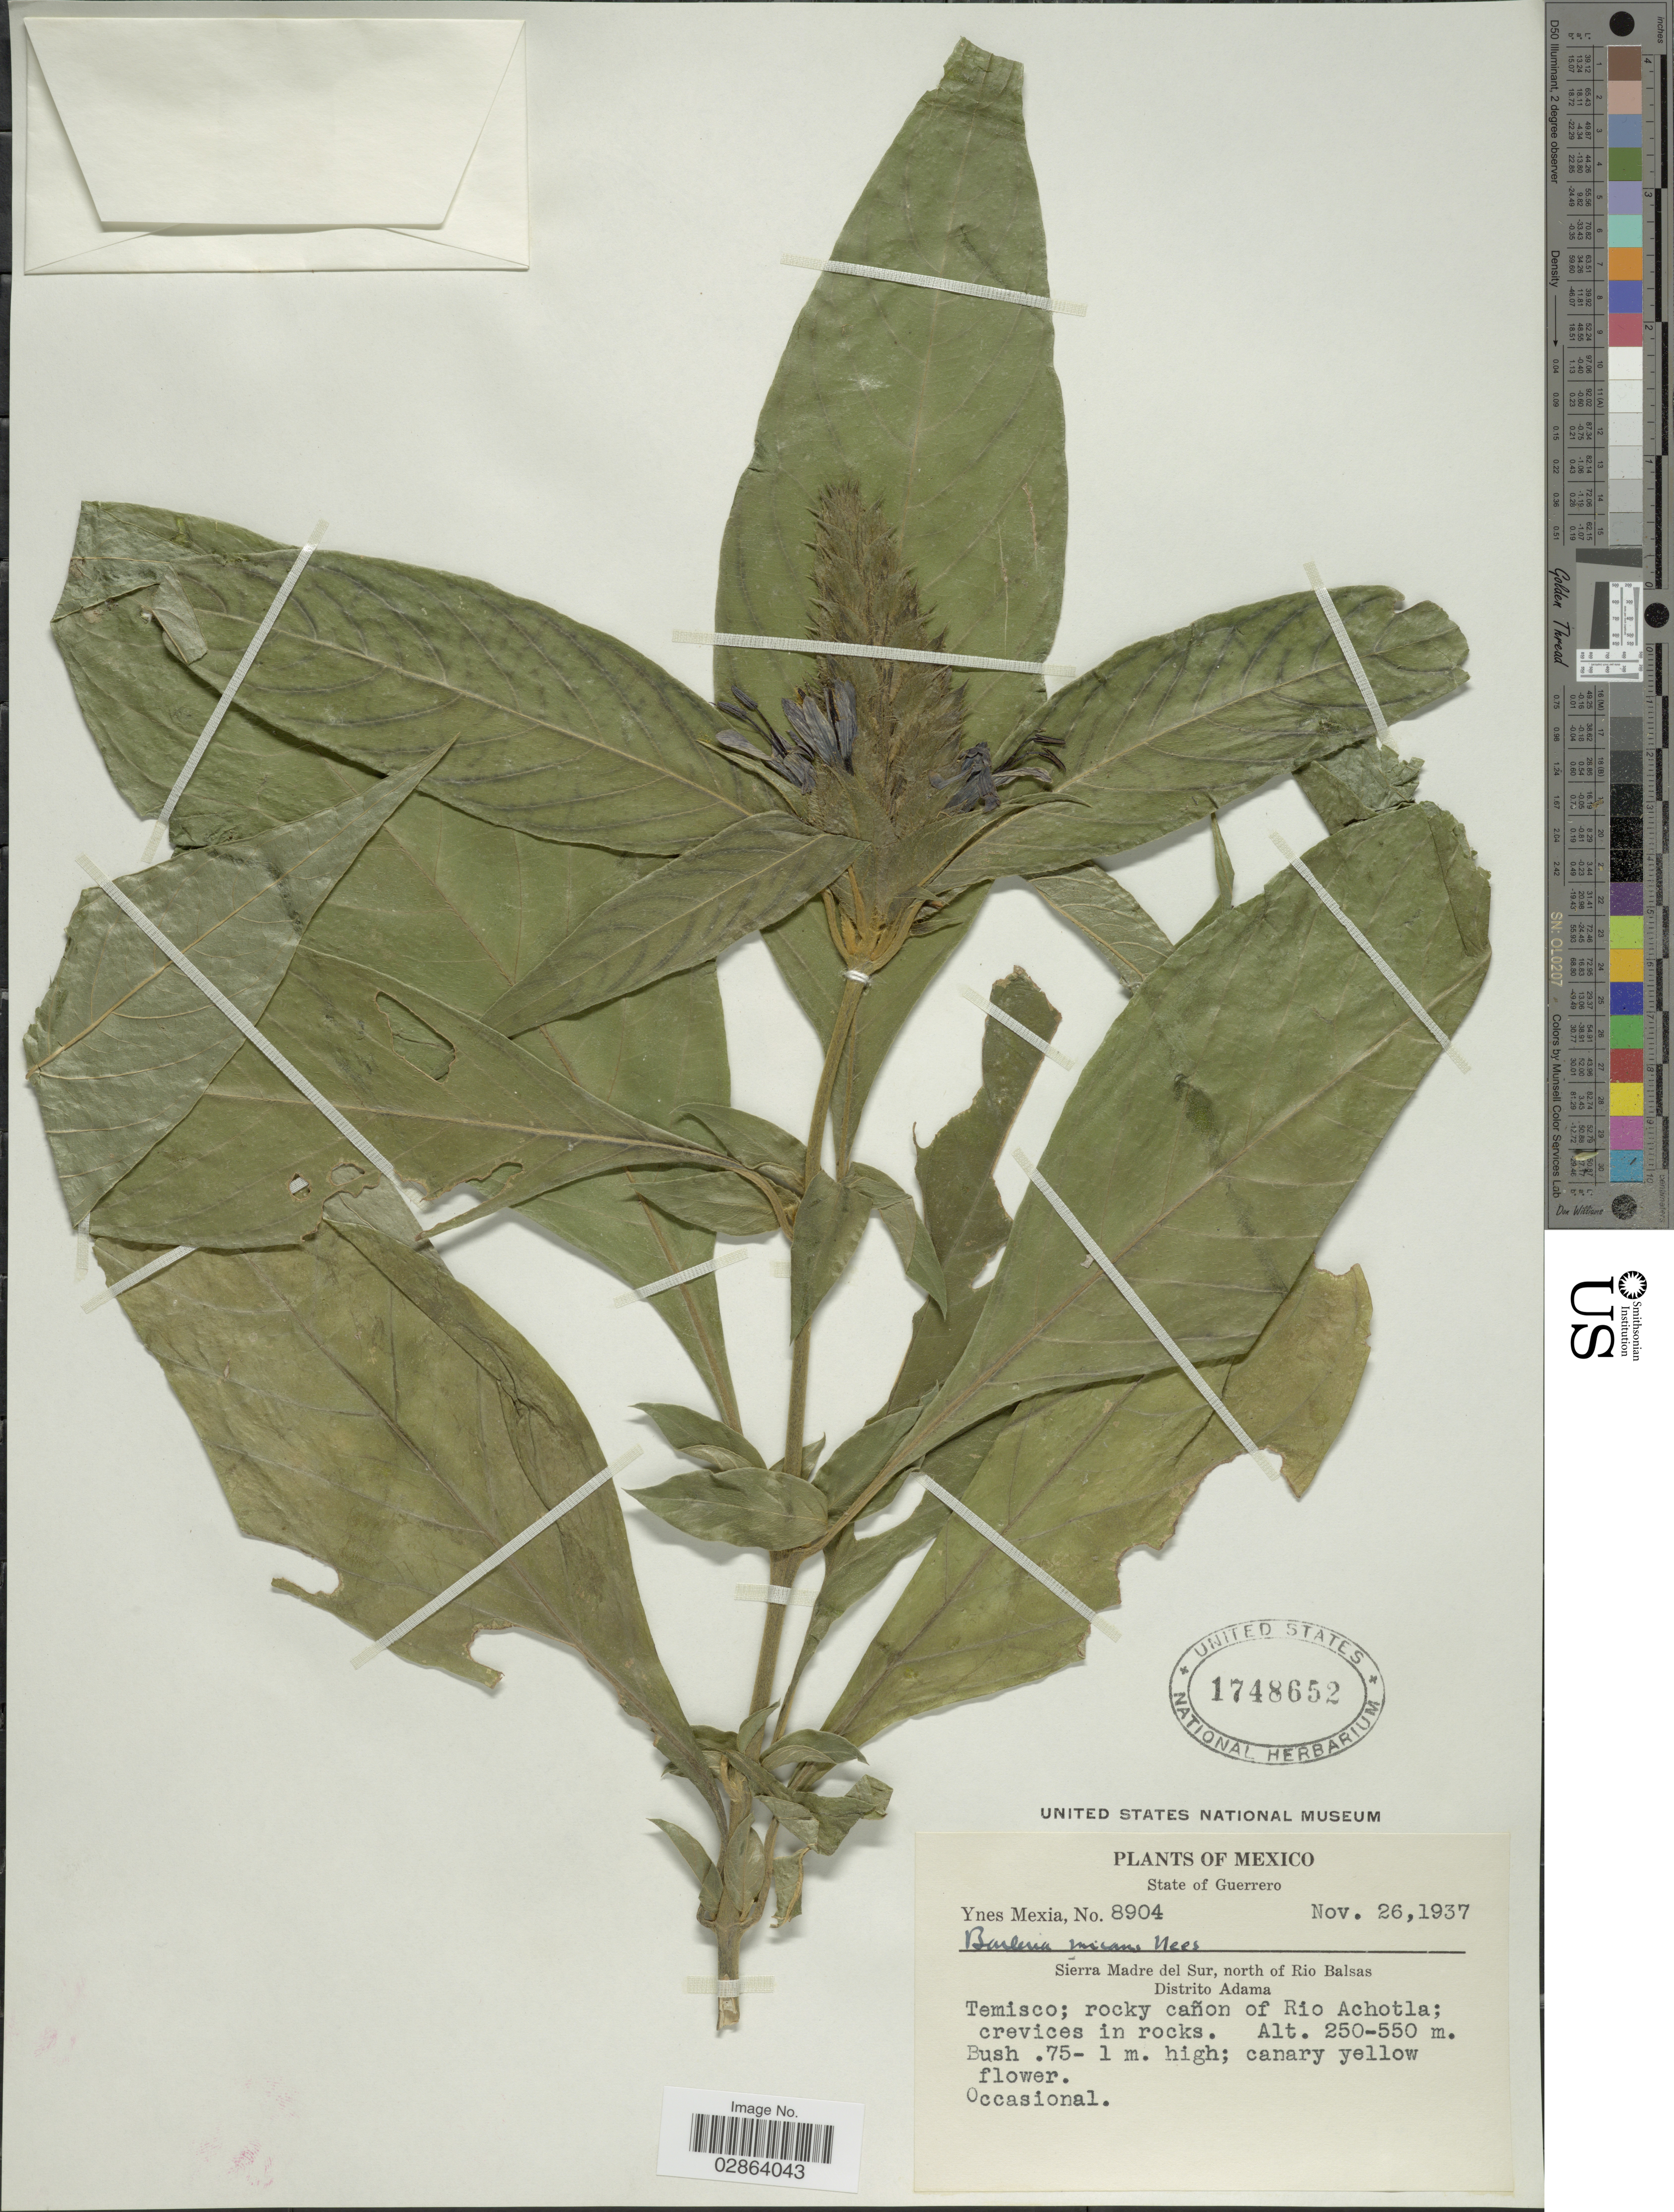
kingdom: Plantae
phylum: Tracheophyta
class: Magnoliopsida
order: Lamiales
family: Acanthaceae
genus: Barleria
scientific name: Barleria oenotheroides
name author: Dum. Cours.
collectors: Y. Mexia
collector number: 8904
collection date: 1937-11-26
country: Mexico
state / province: Guerrero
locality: State of Guerrero, Temisco, rockty cañon of Rio Achotla. Sierra Madre del Sur, north of Rio Balsas, Distrito Adama.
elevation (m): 250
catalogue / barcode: US 1748652